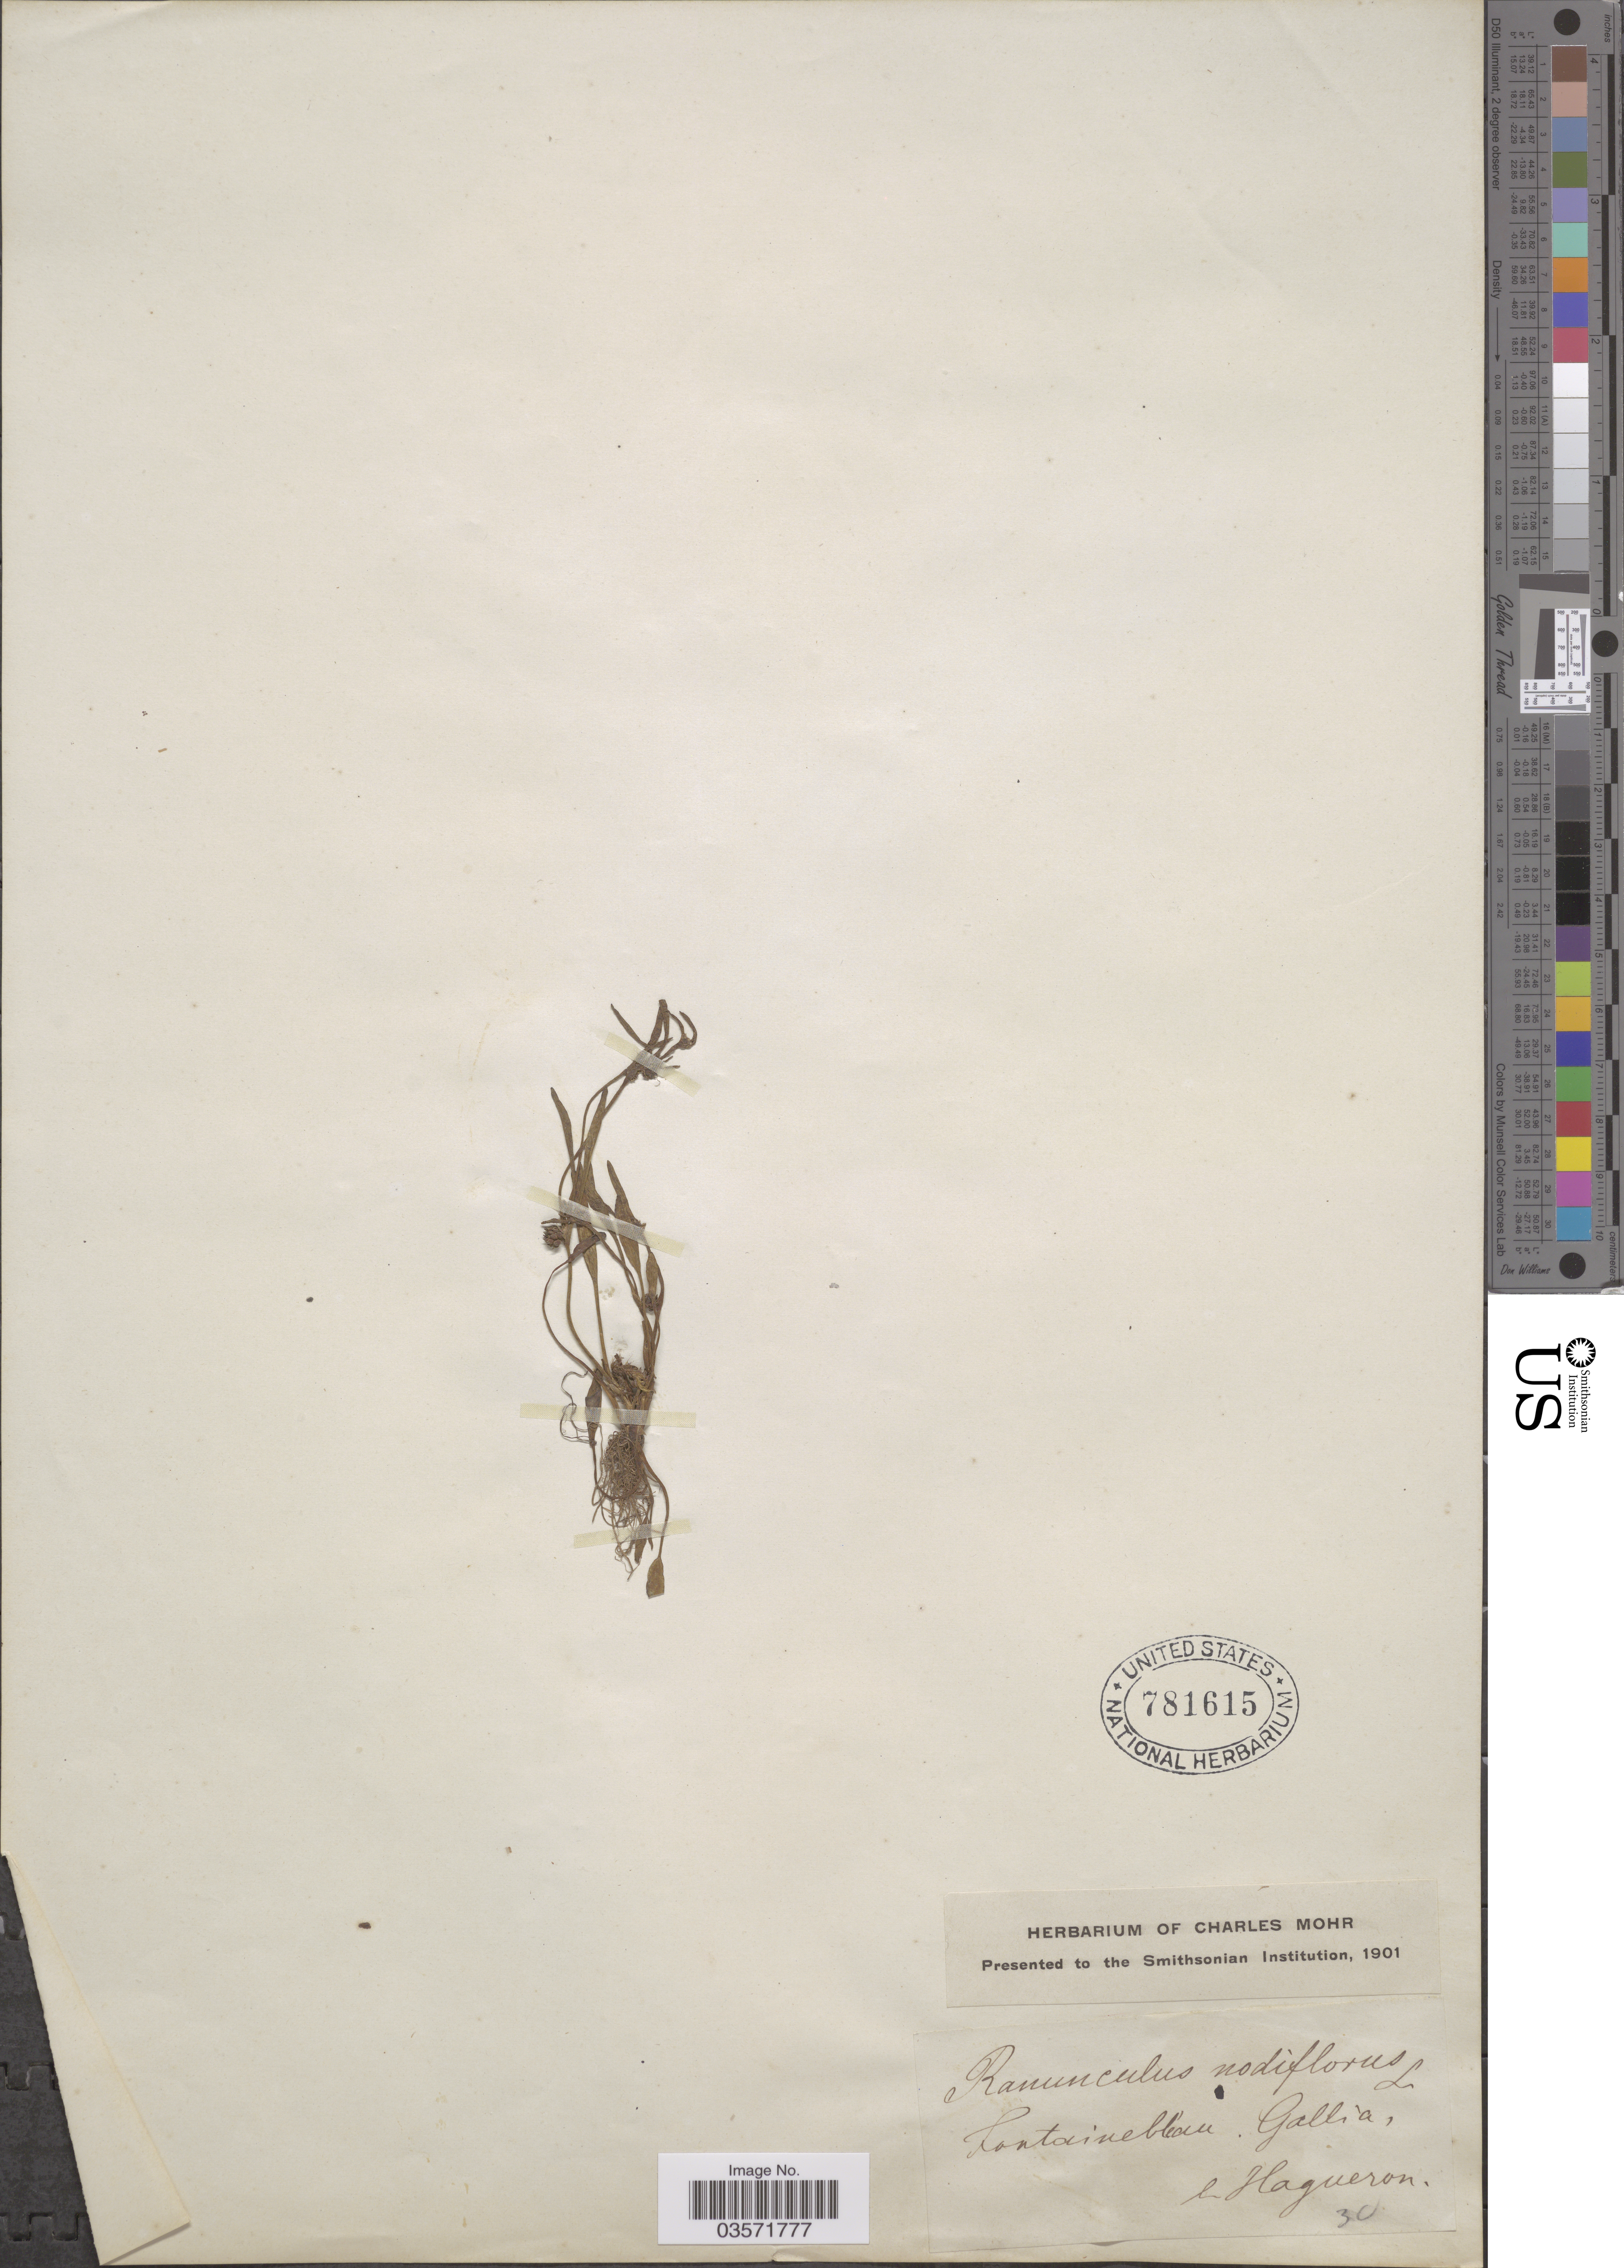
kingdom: Plantae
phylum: Tracheophyta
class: Magnoliopsida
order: Ranunculales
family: Ranunculaceae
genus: Ranunculus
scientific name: Ranunculus ophioglossifolius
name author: Vill.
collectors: Hagueron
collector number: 30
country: France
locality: Fontainebleau. Gallia.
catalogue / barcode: US 781615